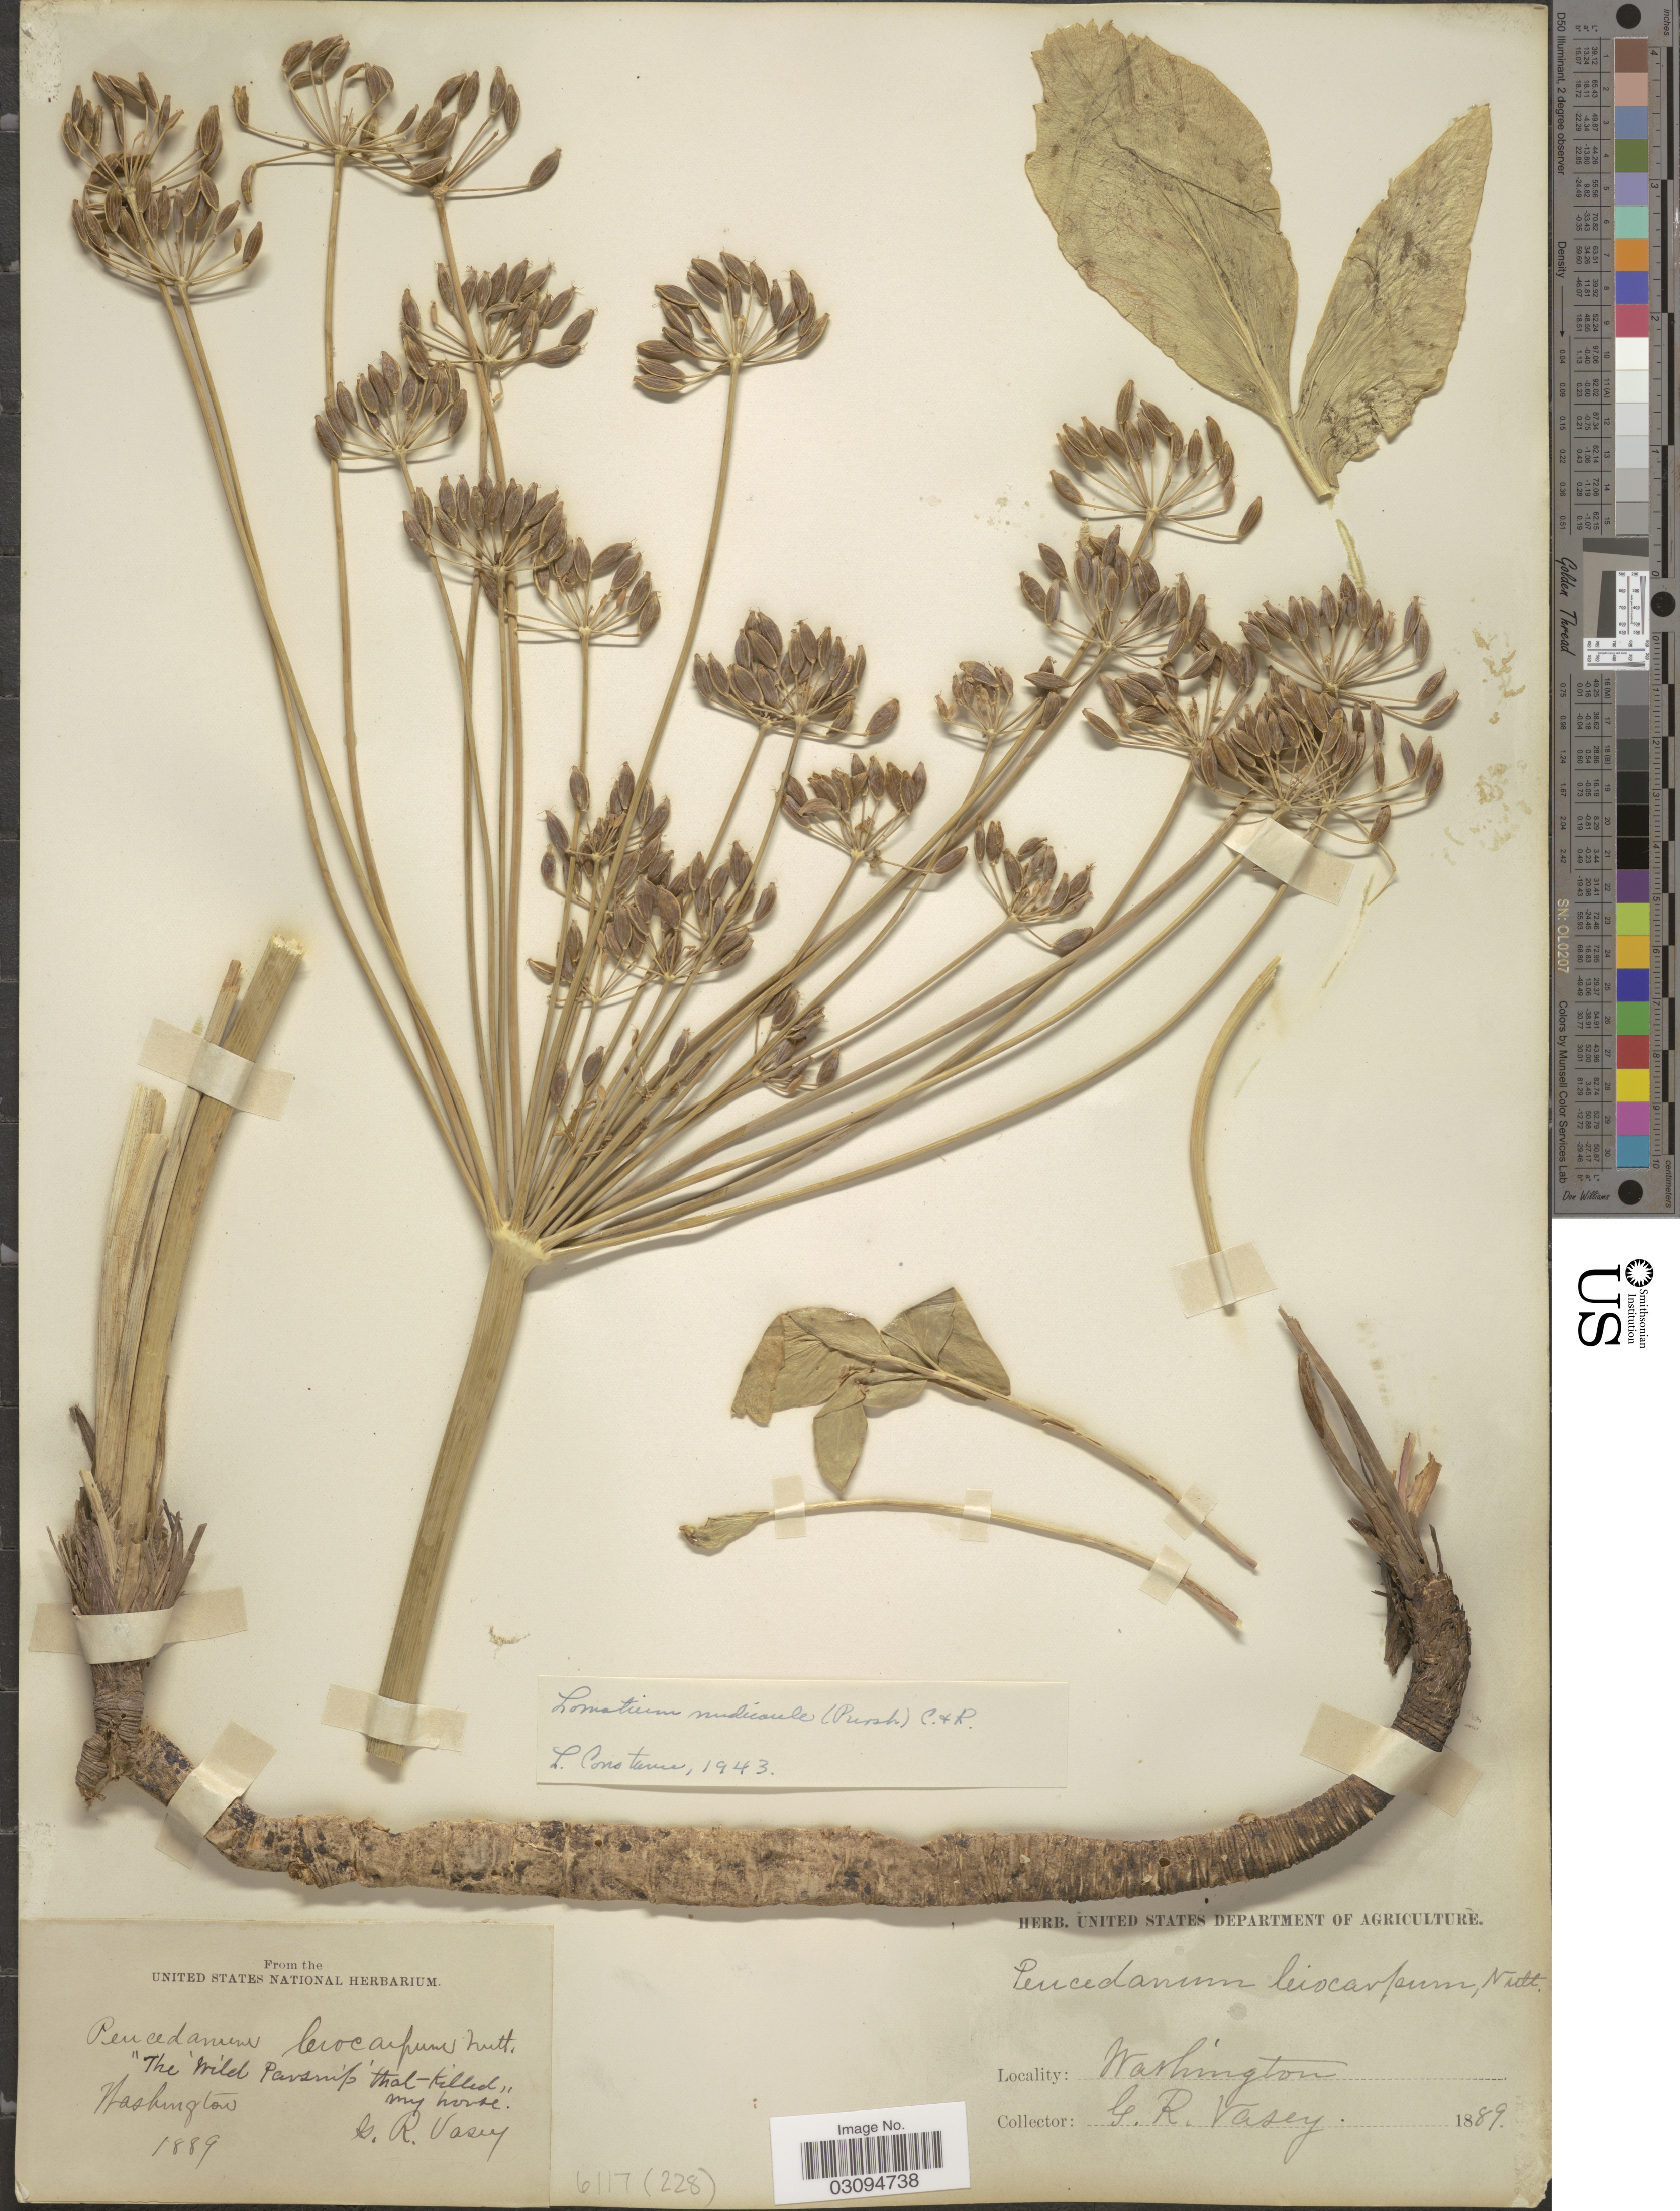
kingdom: Plantae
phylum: Tracheophyta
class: Magnoliopsida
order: Apiales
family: Apiaceae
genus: Lomatium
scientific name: Lomatium nudicaule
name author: (Pursh) J.M. Coult. & Rose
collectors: G. R. Vasey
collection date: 1889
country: United States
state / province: Washington